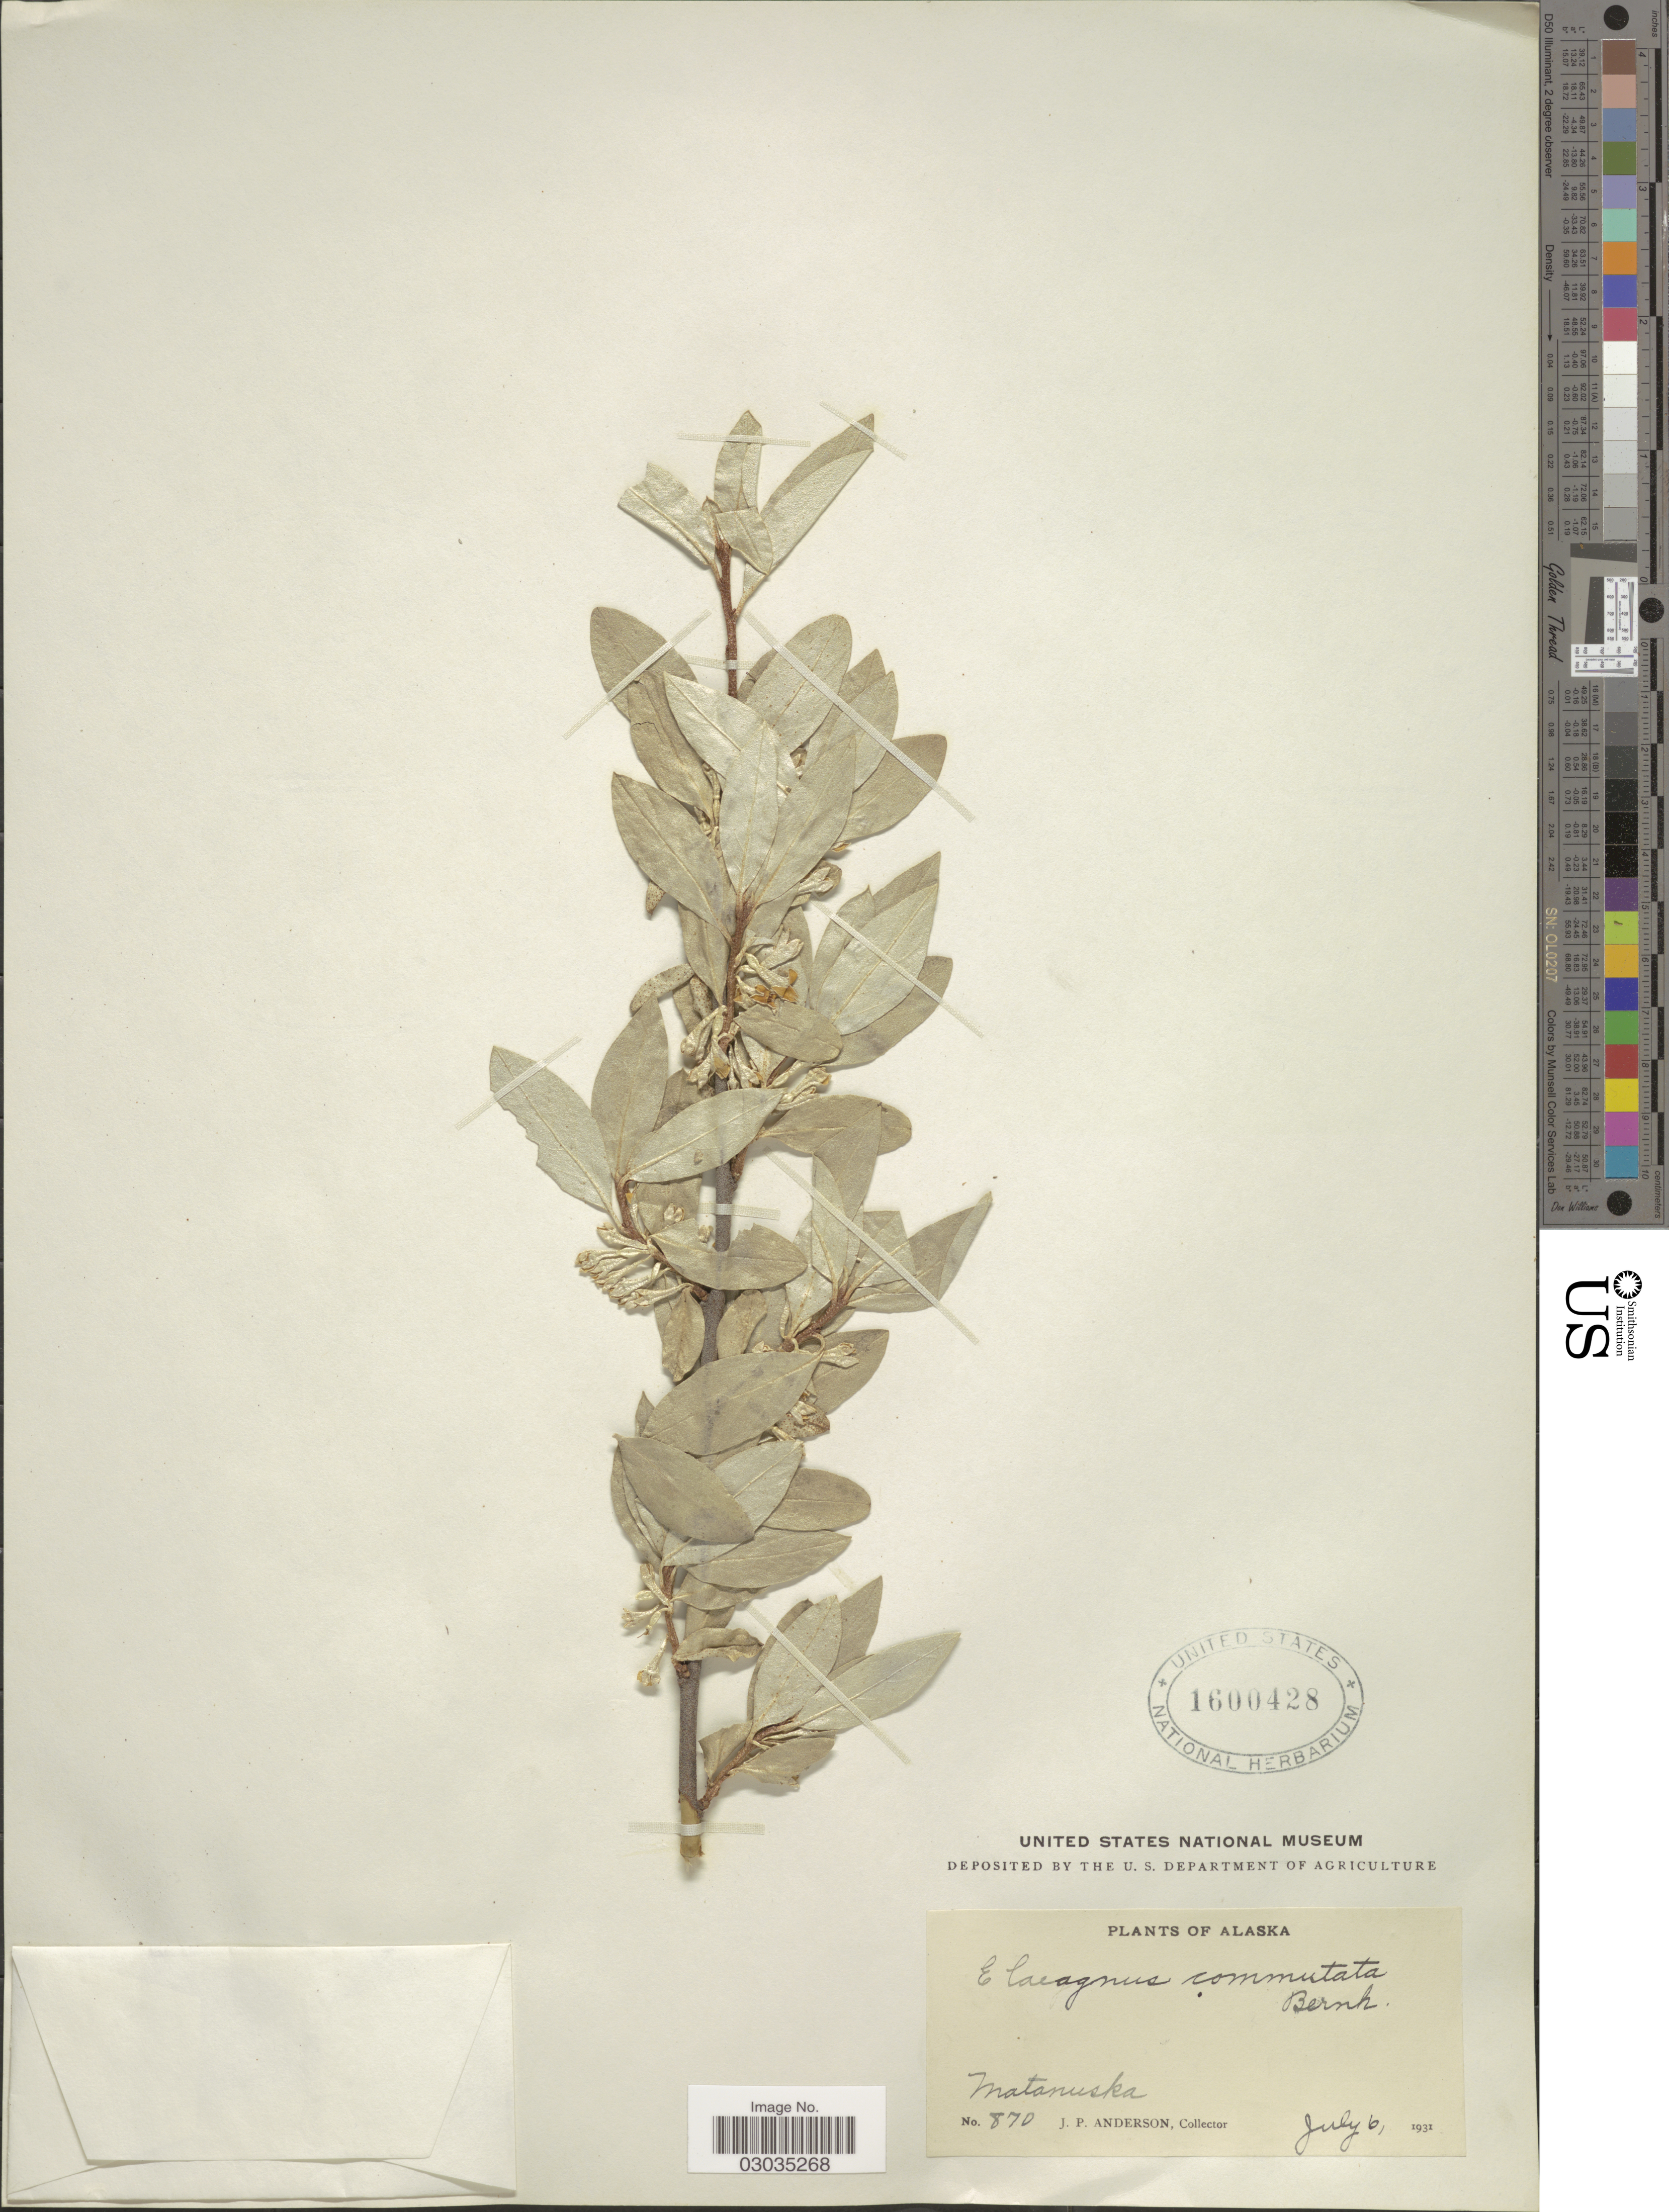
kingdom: Plantae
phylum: Tracheophyta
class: Magnoliopsida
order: Rosales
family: Elaeagnaceae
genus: Elaeagnus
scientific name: Elaeagnus commutata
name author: Bernh. ex Rydb.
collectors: J. P. Anderson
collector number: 870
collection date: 1931-07-06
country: United States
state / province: Alaska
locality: Matanuska.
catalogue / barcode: US 1600428